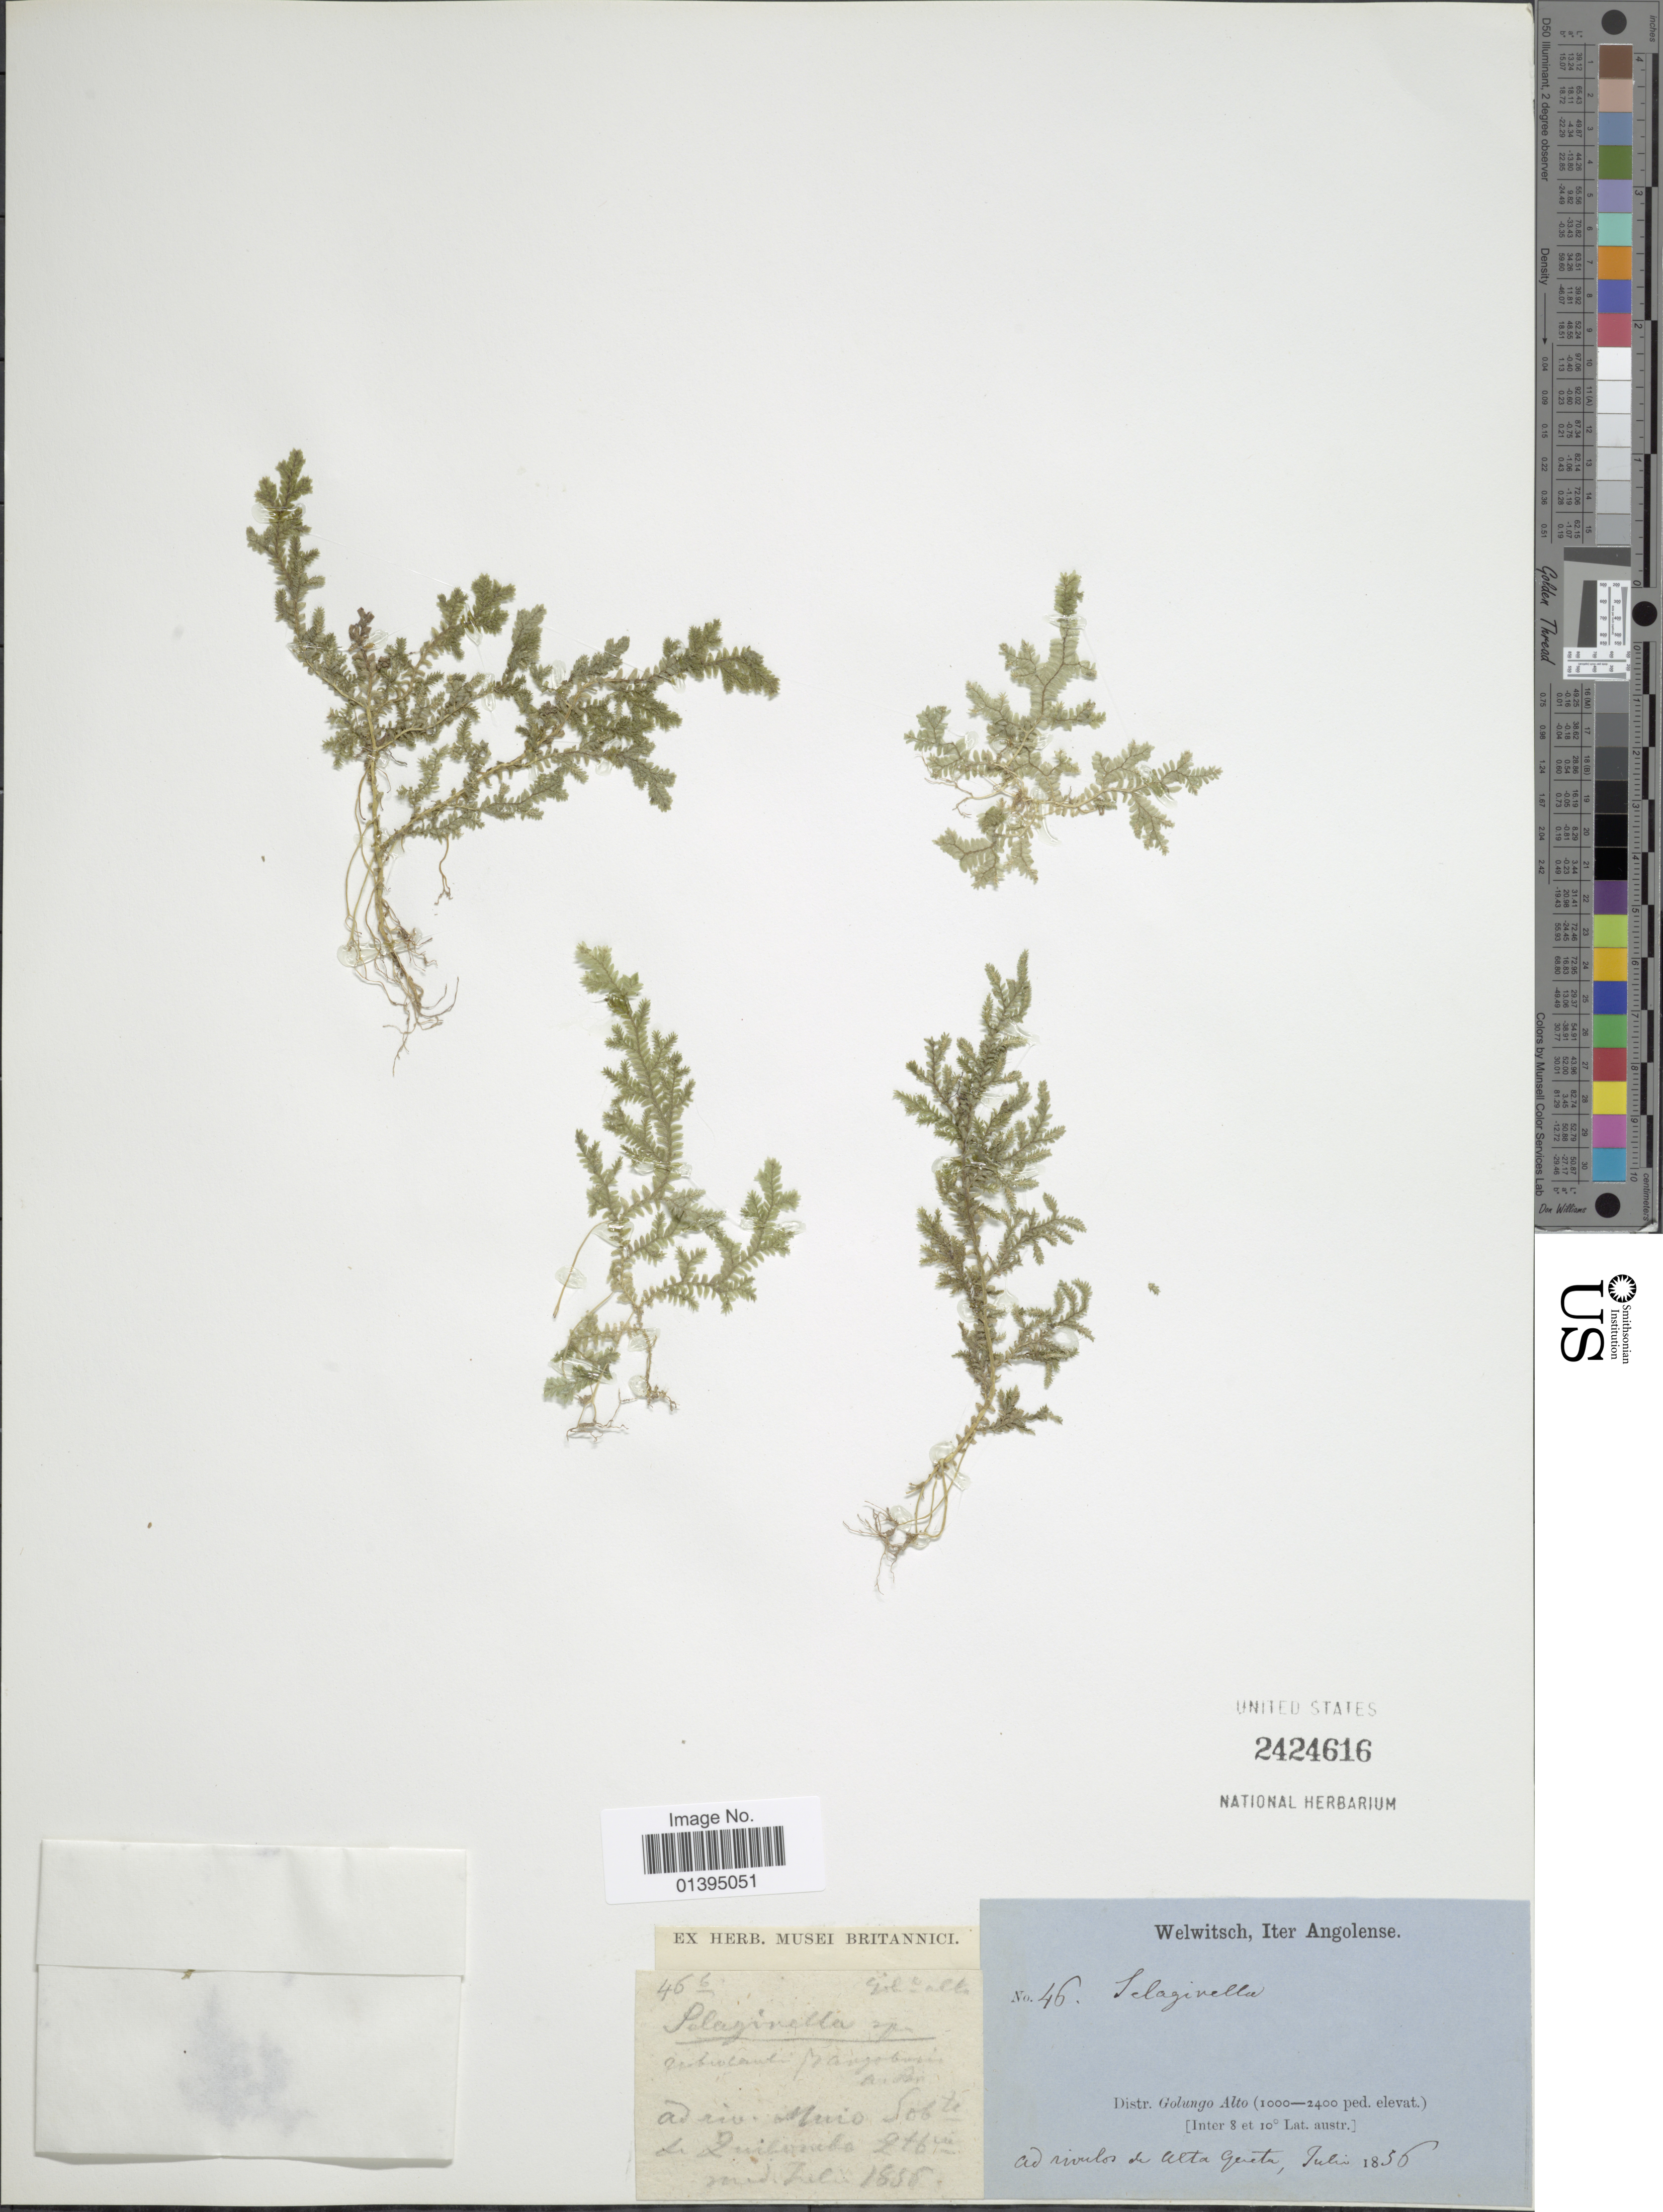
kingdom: Plantae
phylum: Tracheophyta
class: Lycopodiopsida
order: Selaginellales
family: Selaginellaceae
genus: Selaginella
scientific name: Selaginella sp.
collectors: -. Welwitsch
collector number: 46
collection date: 1856-07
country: Angola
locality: Distr. Golungo, ad rivulos de Alta Greata [interpreted]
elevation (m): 305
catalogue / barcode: US 2424616